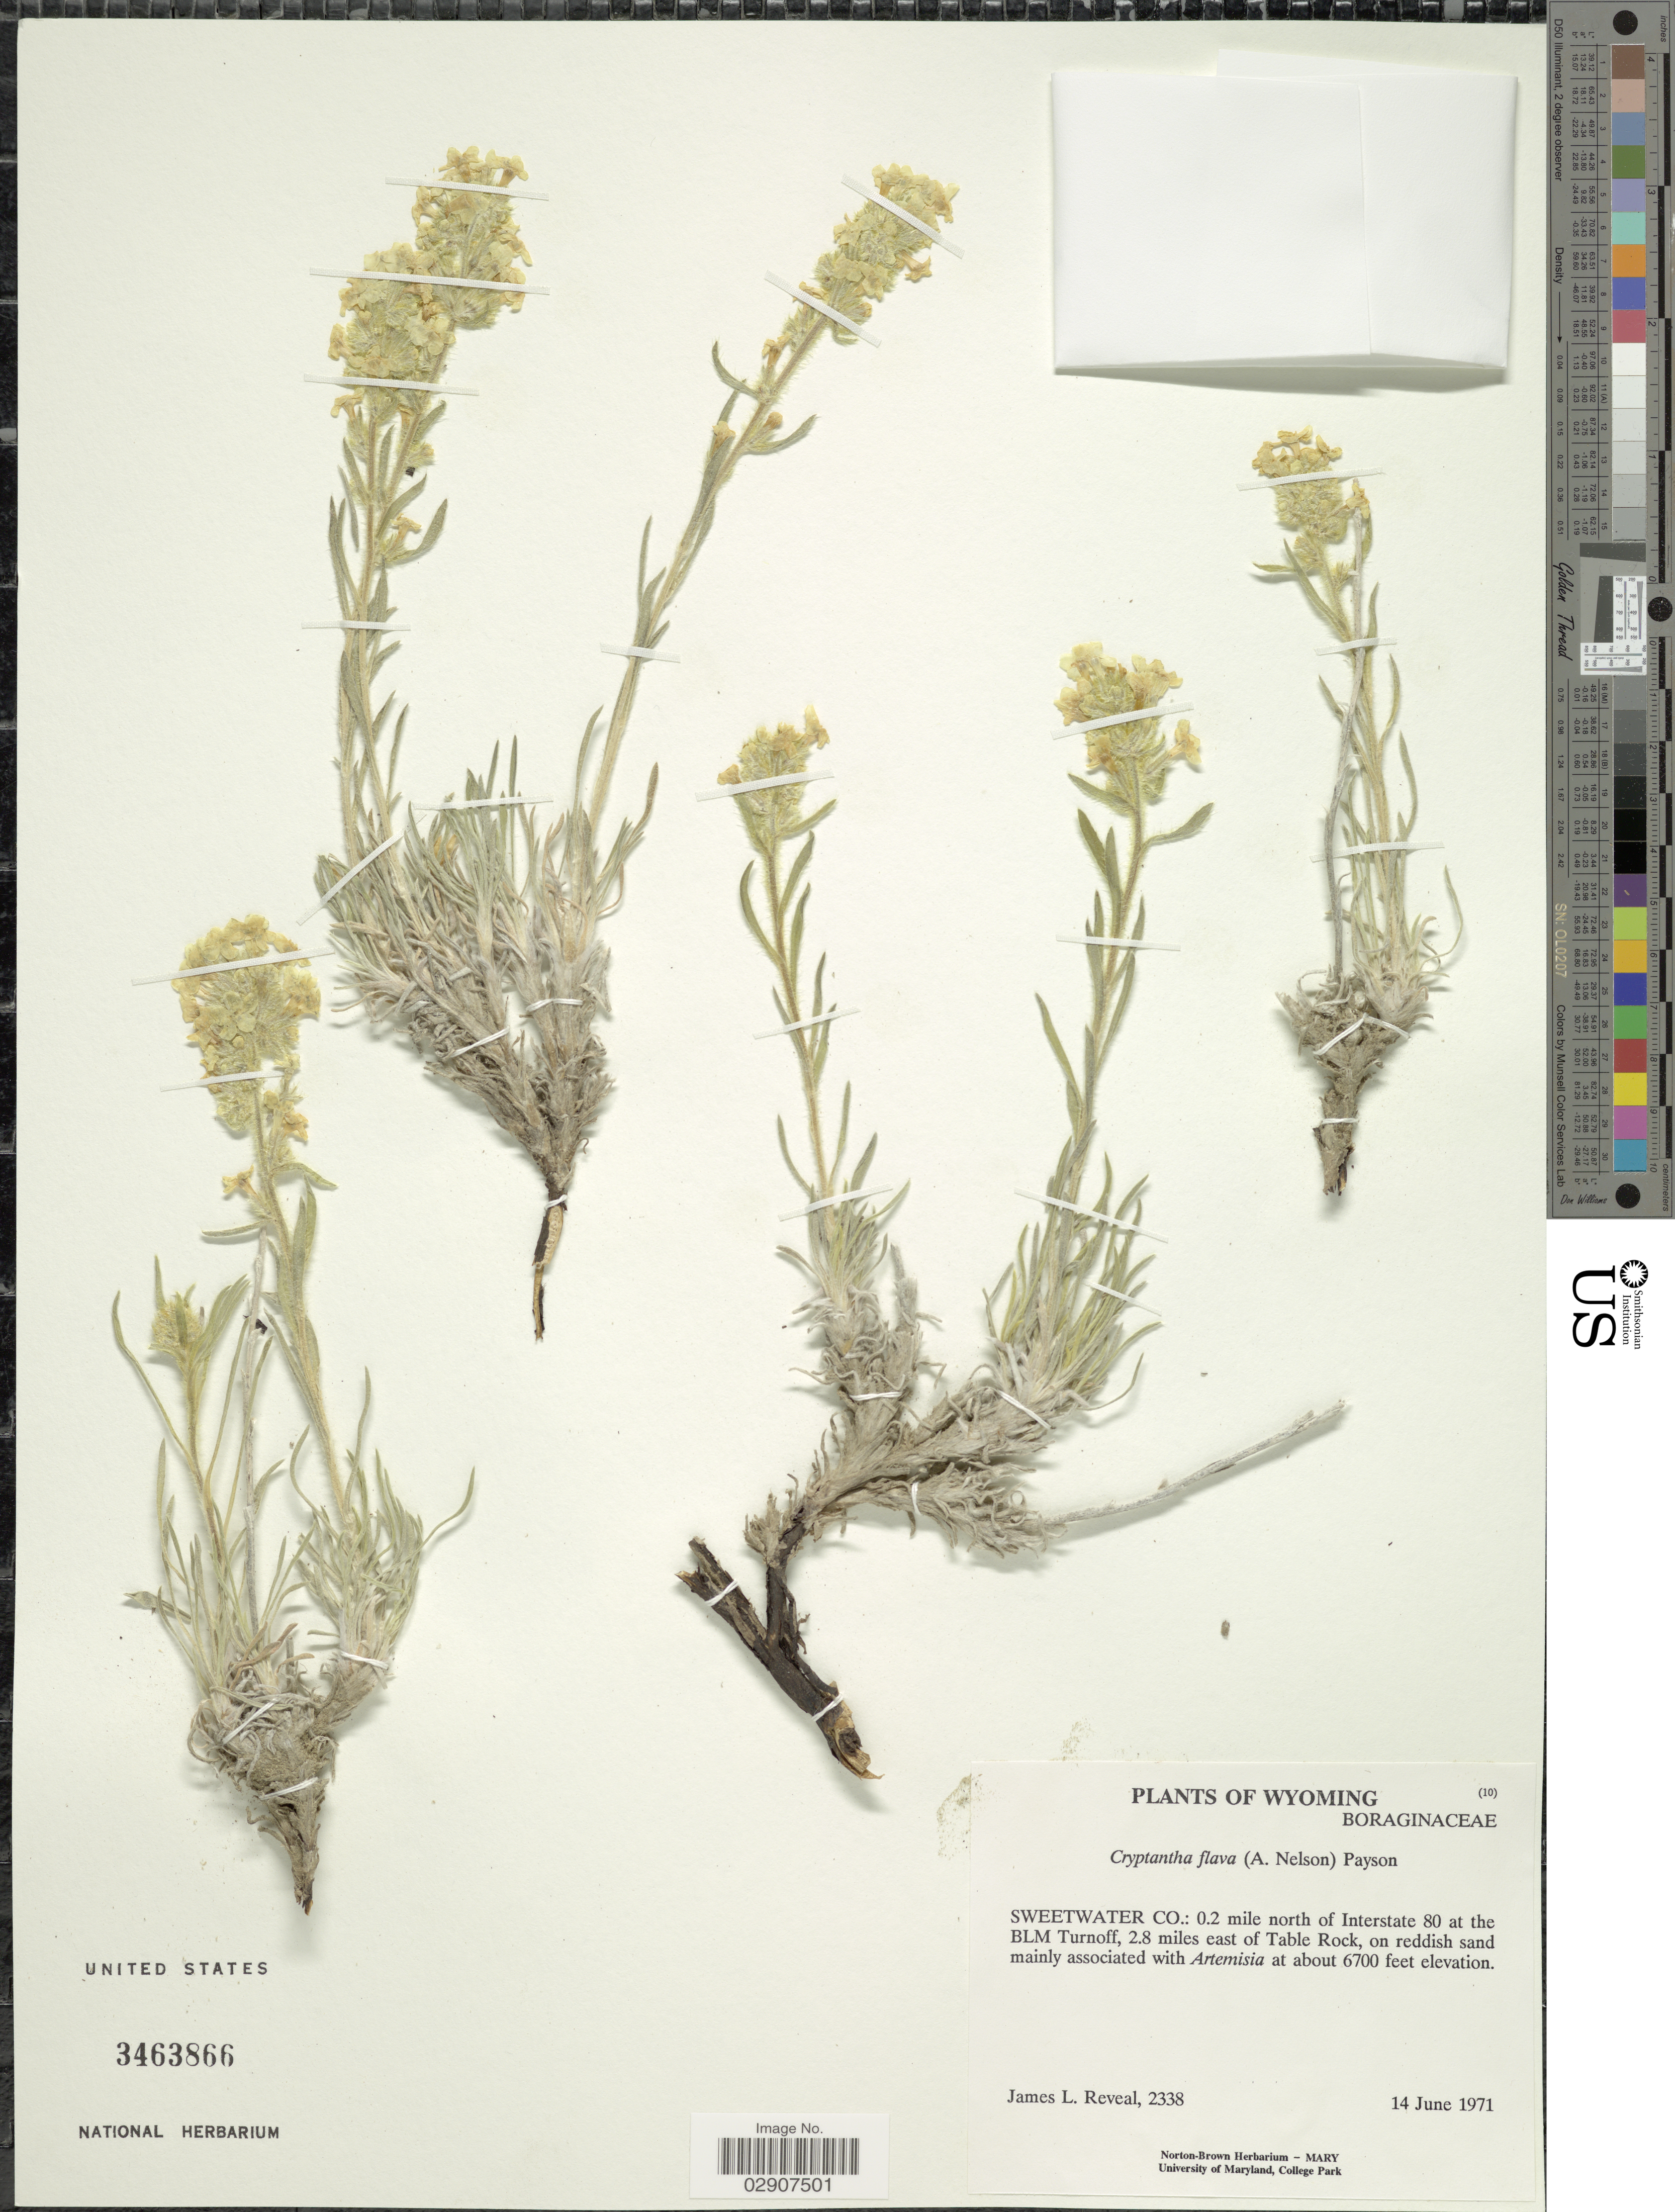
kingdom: Plantae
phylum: Tracheophyta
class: Magnoliopsida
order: Boraginales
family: Boraginaceae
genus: Cryptantha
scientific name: Cryptantha flava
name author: (A. Nelson) Payson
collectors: J. L. Reveal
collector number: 2338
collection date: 1971-06-14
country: United States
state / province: Wyoming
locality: Sweetwater Co.: 0.2 mile north of Interstate 80 at the BLM Turnoff, 2.8 miles east of Table Rock.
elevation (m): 2042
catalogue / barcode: US 3463866